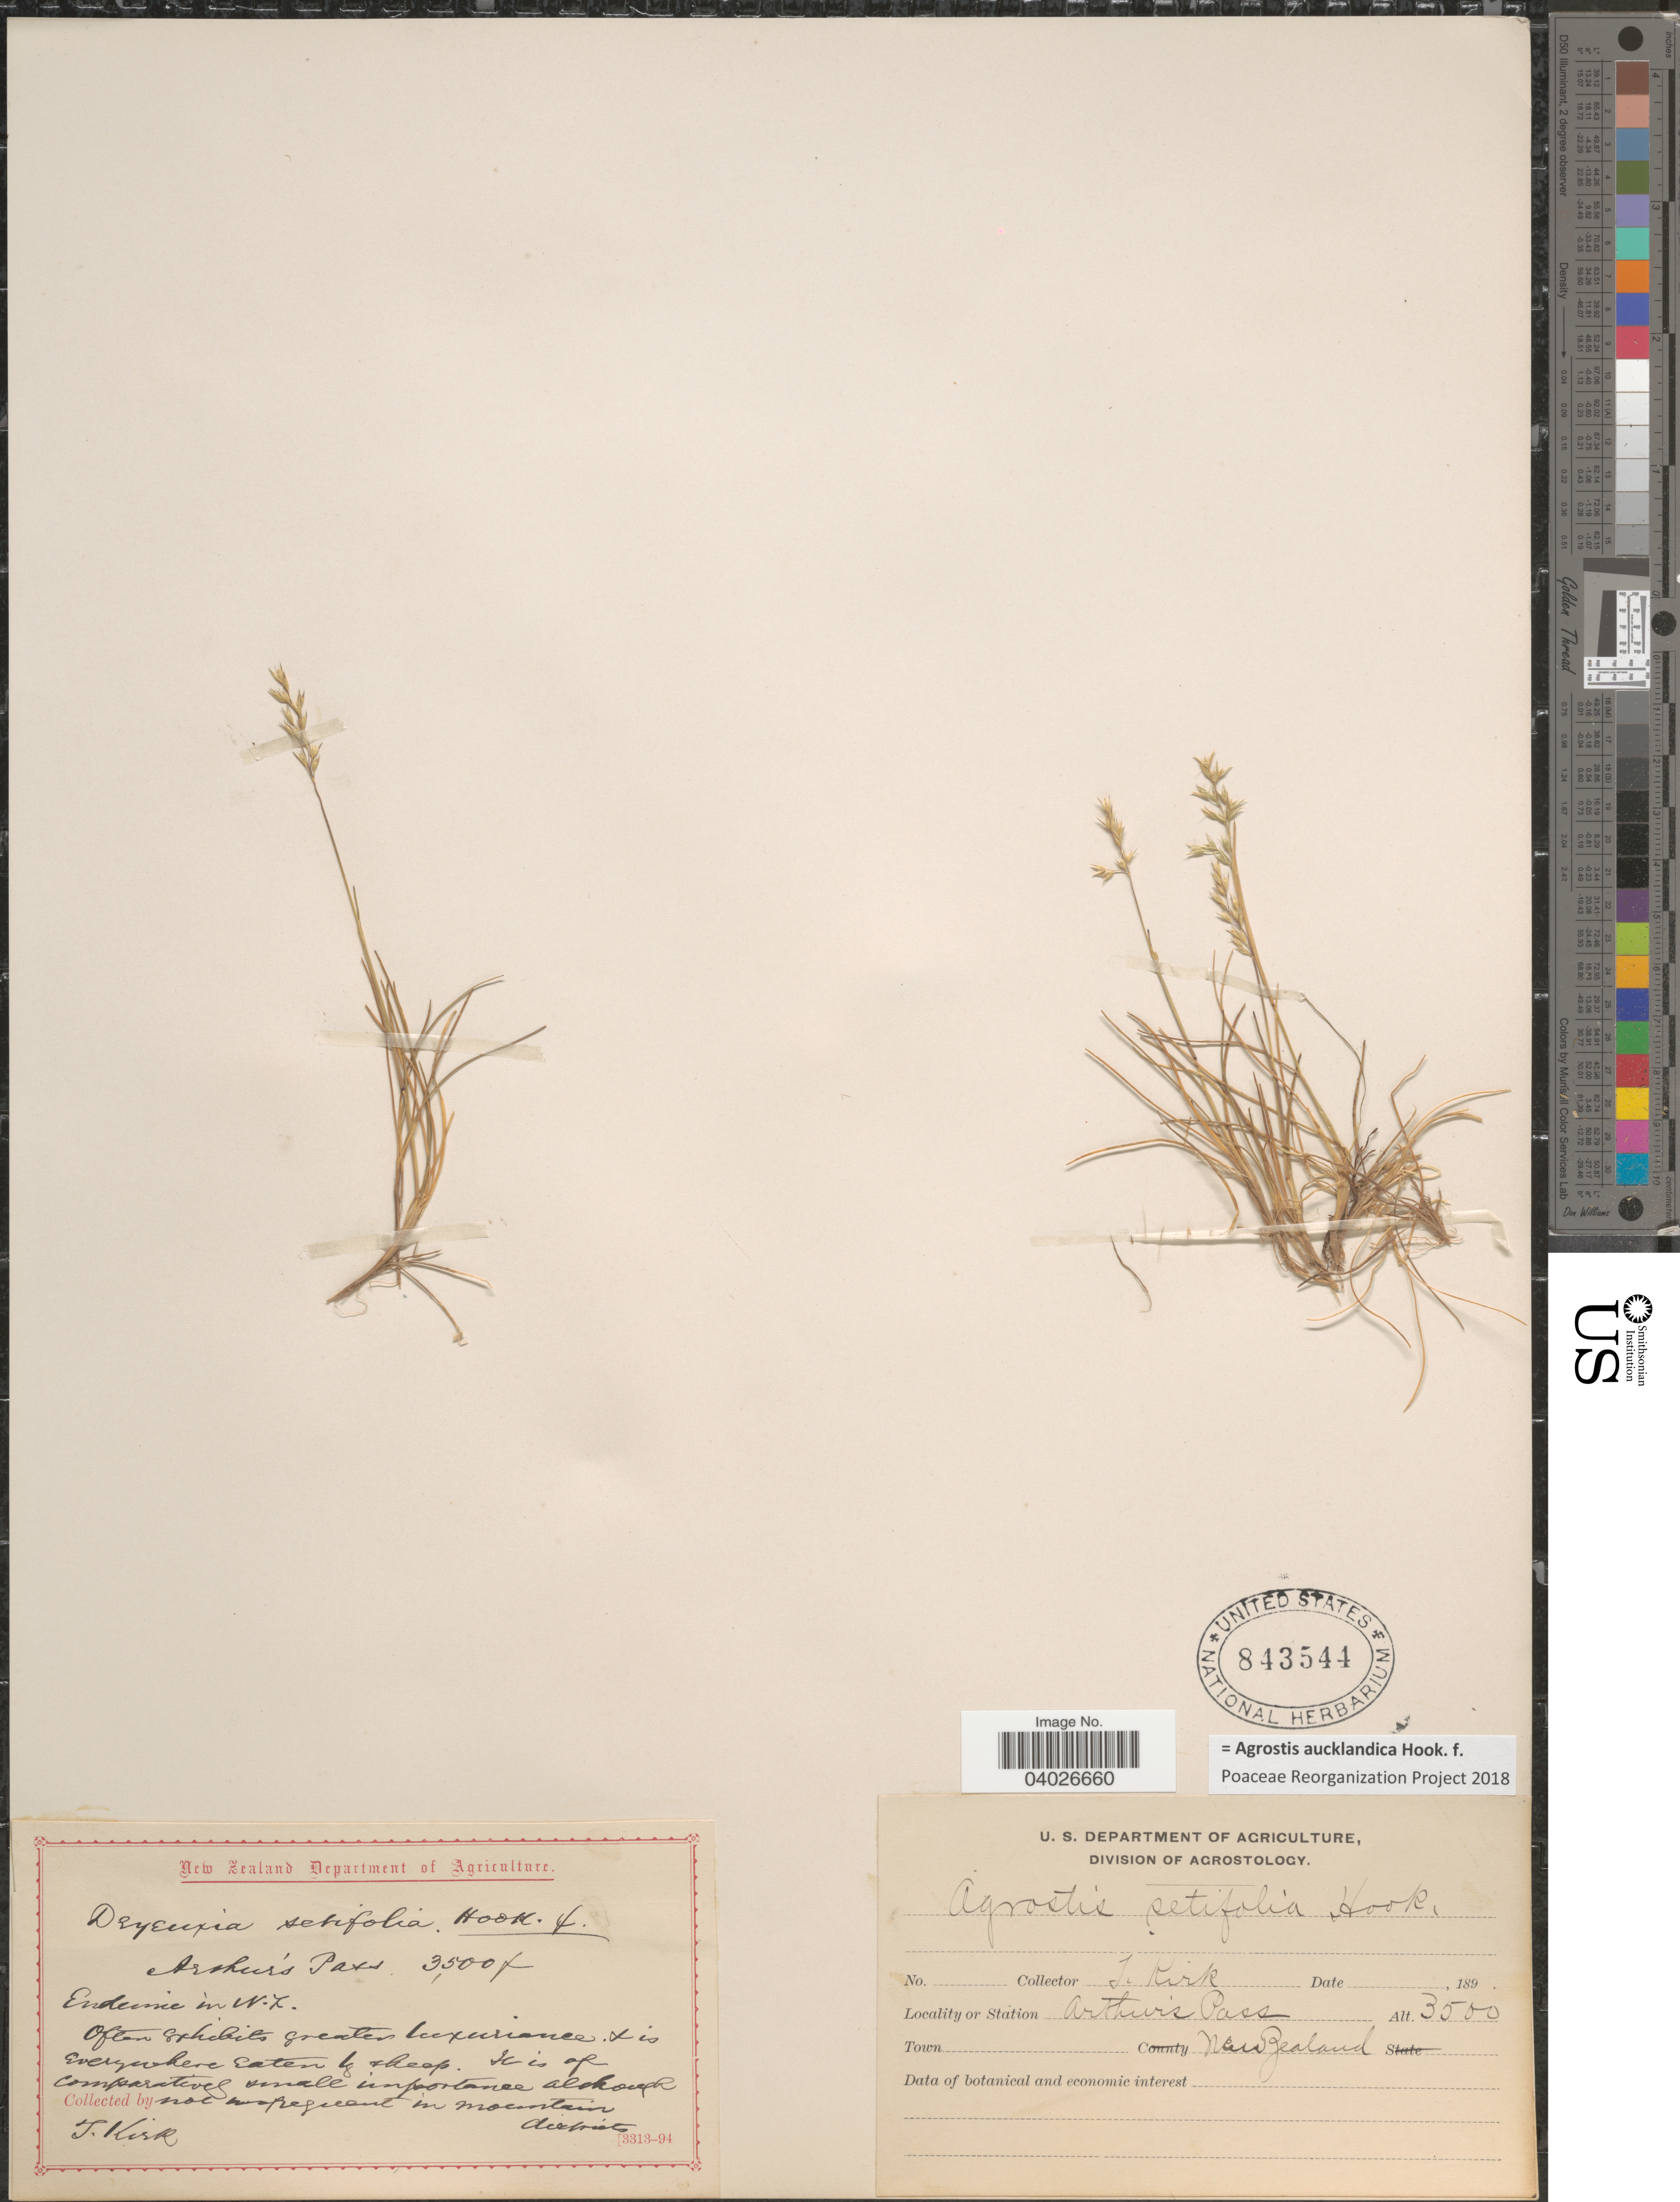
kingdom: Plantae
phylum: Tracheophyta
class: Liliopsida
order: Poales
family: Poaceae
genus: Agrostis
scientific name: Agrostis aucklandica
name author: Hook. f.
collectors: T. Kirk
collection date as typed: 189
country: New Zealand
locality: Arthur's Pass.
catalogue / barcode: US 843544